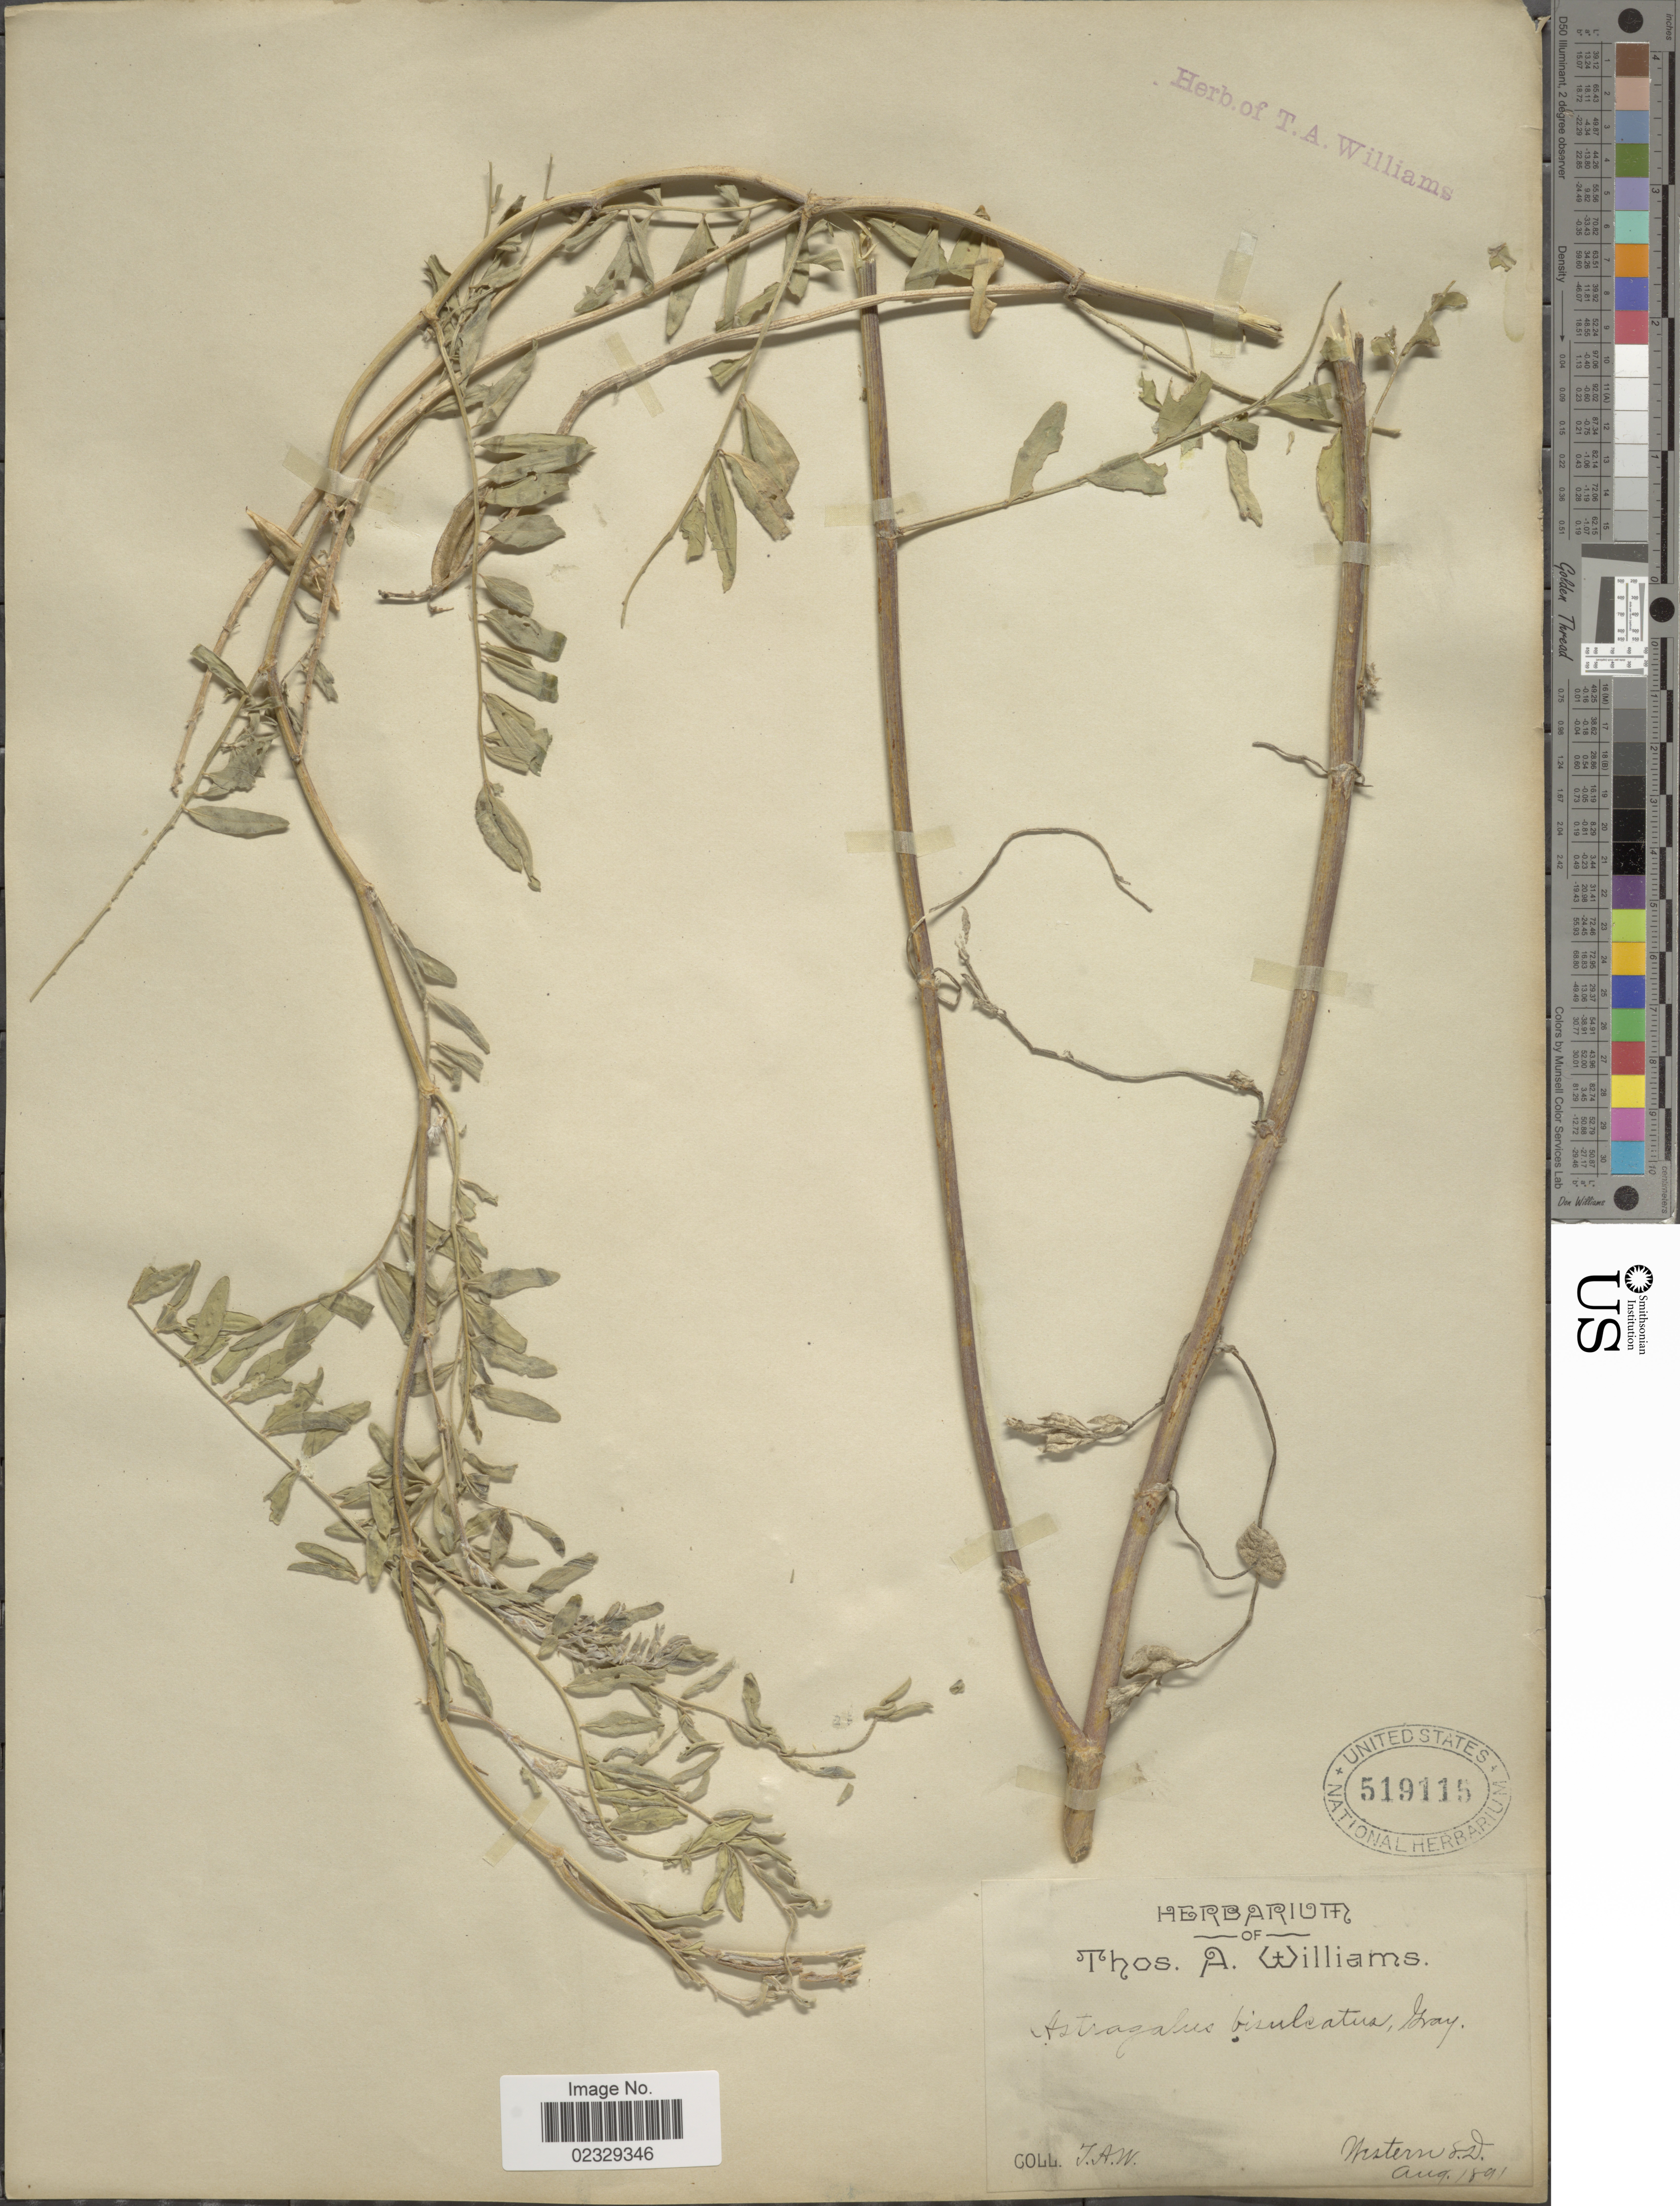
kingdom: Plantae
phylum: Tracheophyta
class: Magnoliopsida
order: Fabales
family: Fabaceae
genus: Astragalus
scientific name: Astragalus bisulcatus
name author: (Hook.) A. Gray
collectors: T. A. Williams (herbarium)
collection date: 1891-08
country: United States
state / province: South Dakota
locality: Western S. D.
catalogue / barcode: US 519115